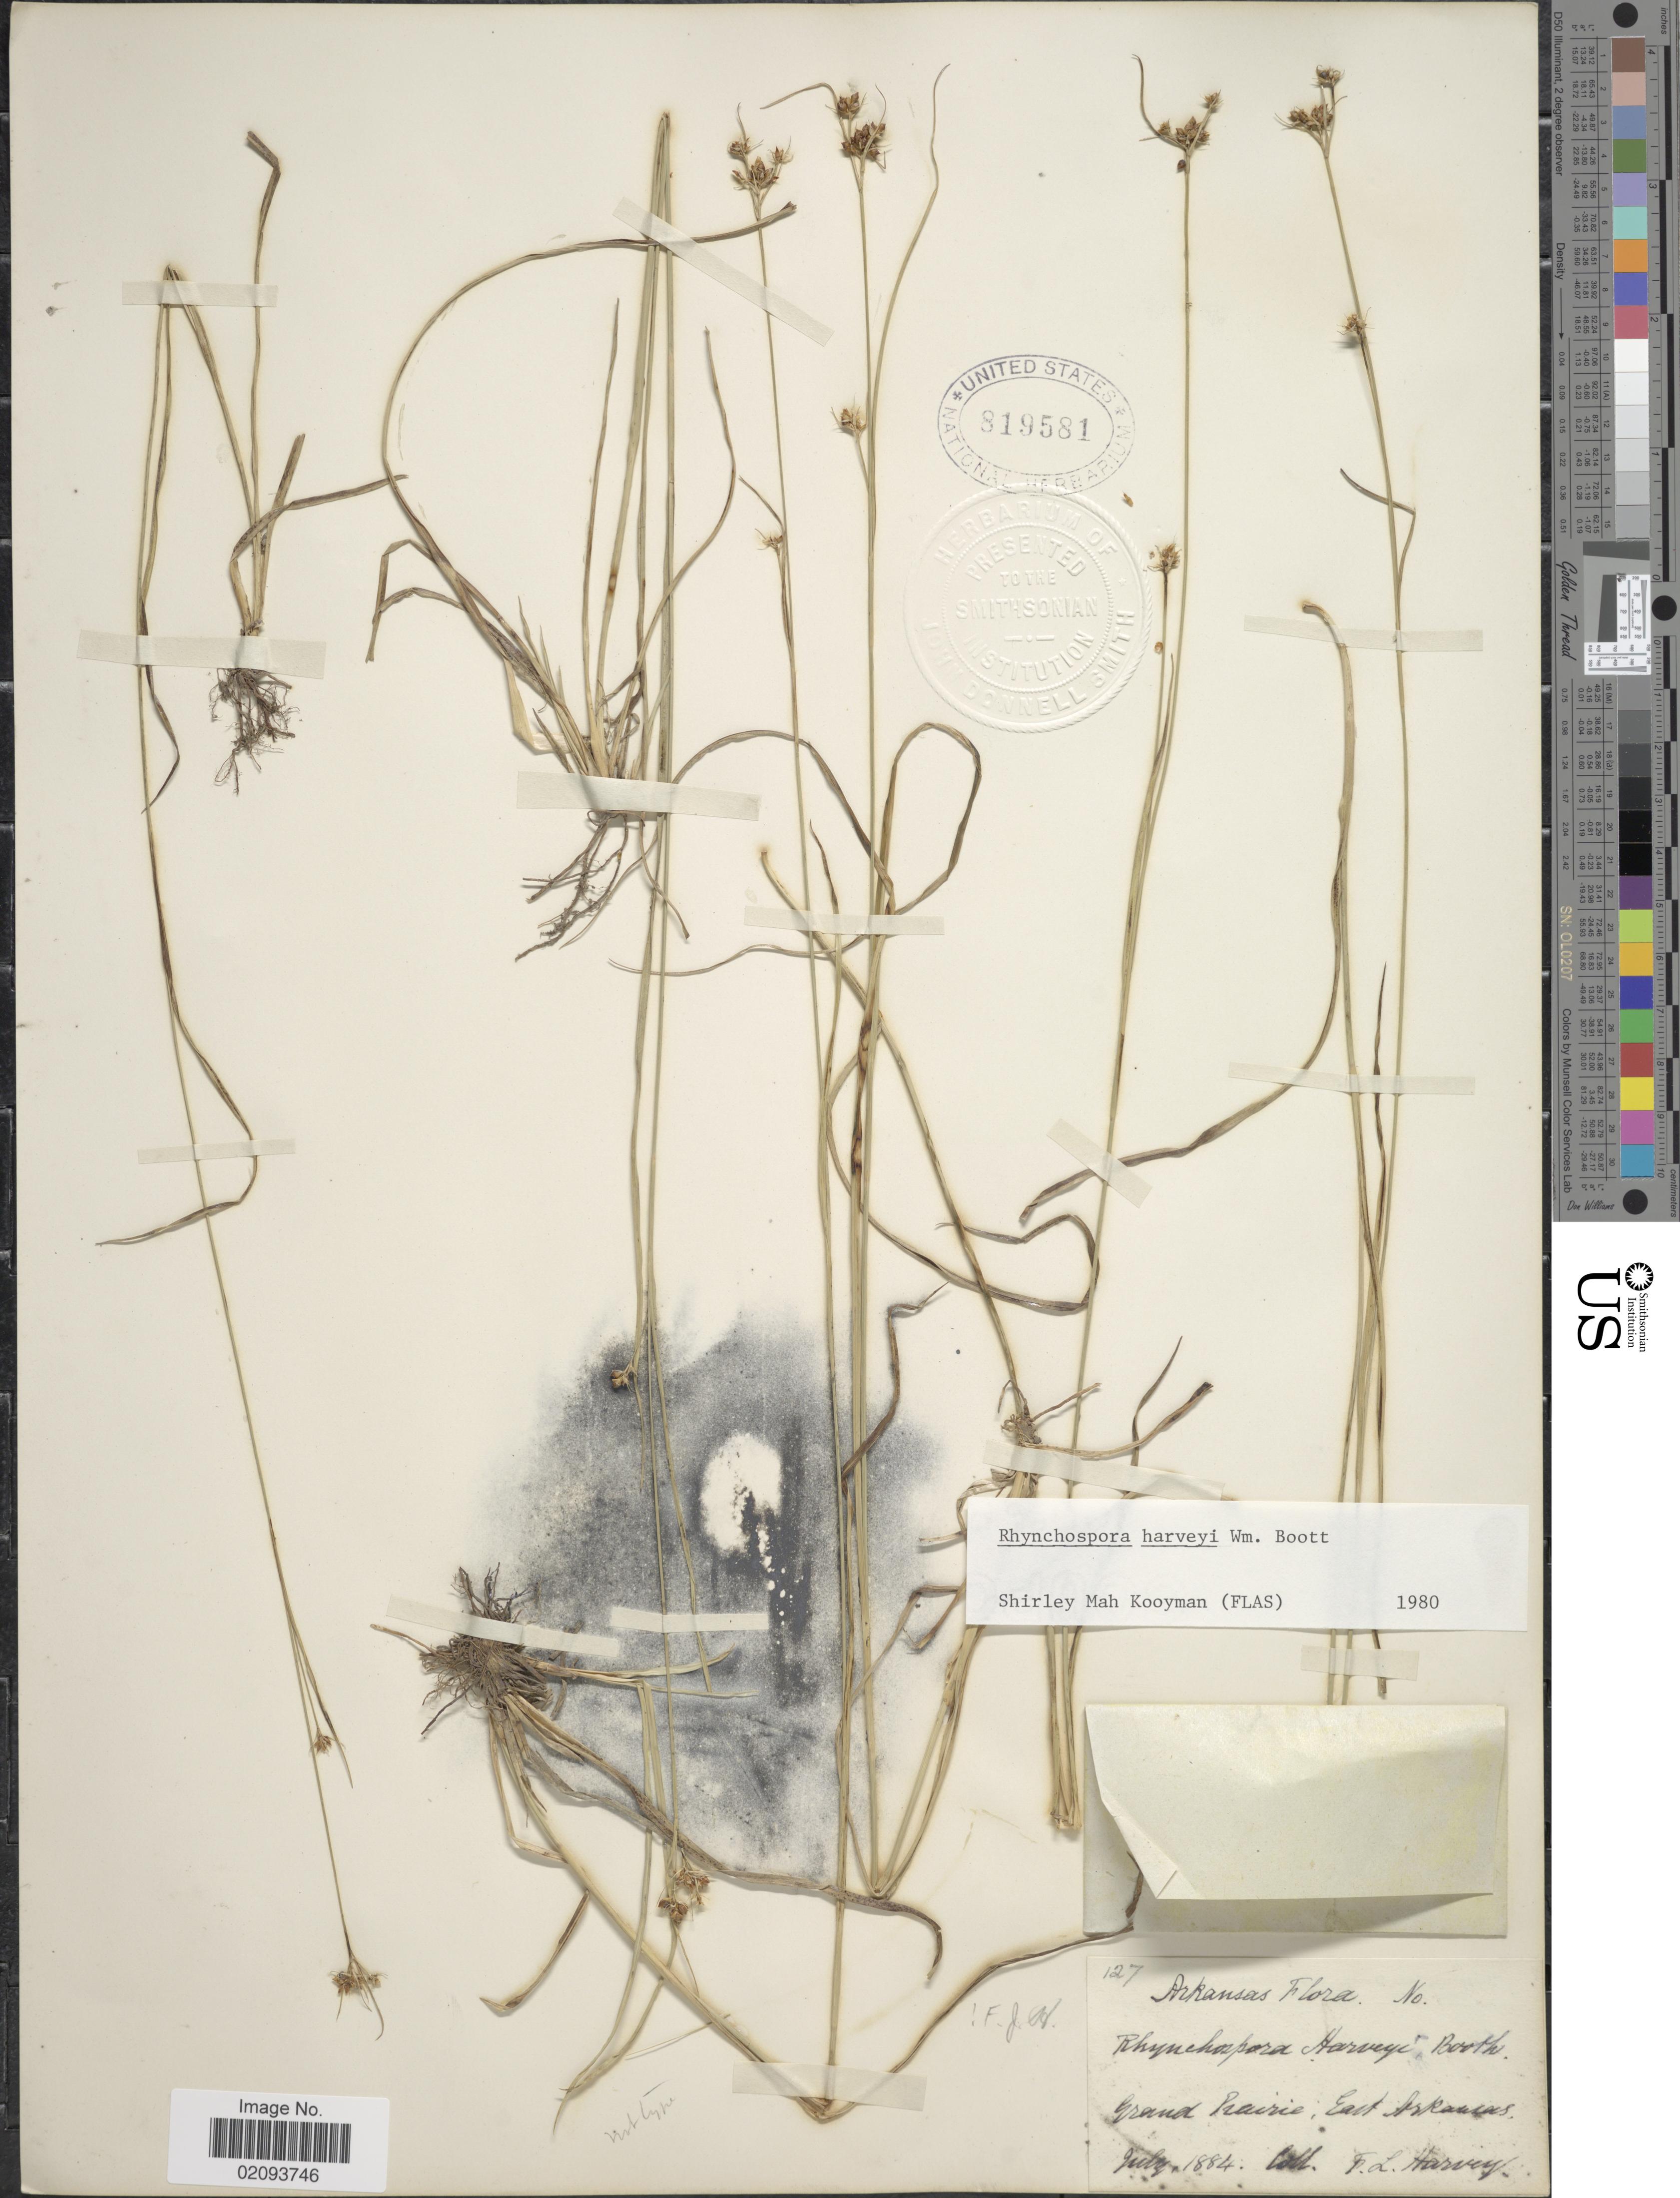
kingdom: Plantae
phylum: Tracheophyta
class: Liliopsida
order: Poales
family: Cyperaceae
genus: Rhynchospora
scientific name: Rhynchospora harveyi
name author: W. Boott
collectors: F. L. Harvey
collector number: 127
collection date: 1884-07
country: United States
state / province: Arkansas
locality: Grand Prairie, East Arkansas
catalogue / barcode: US 819581